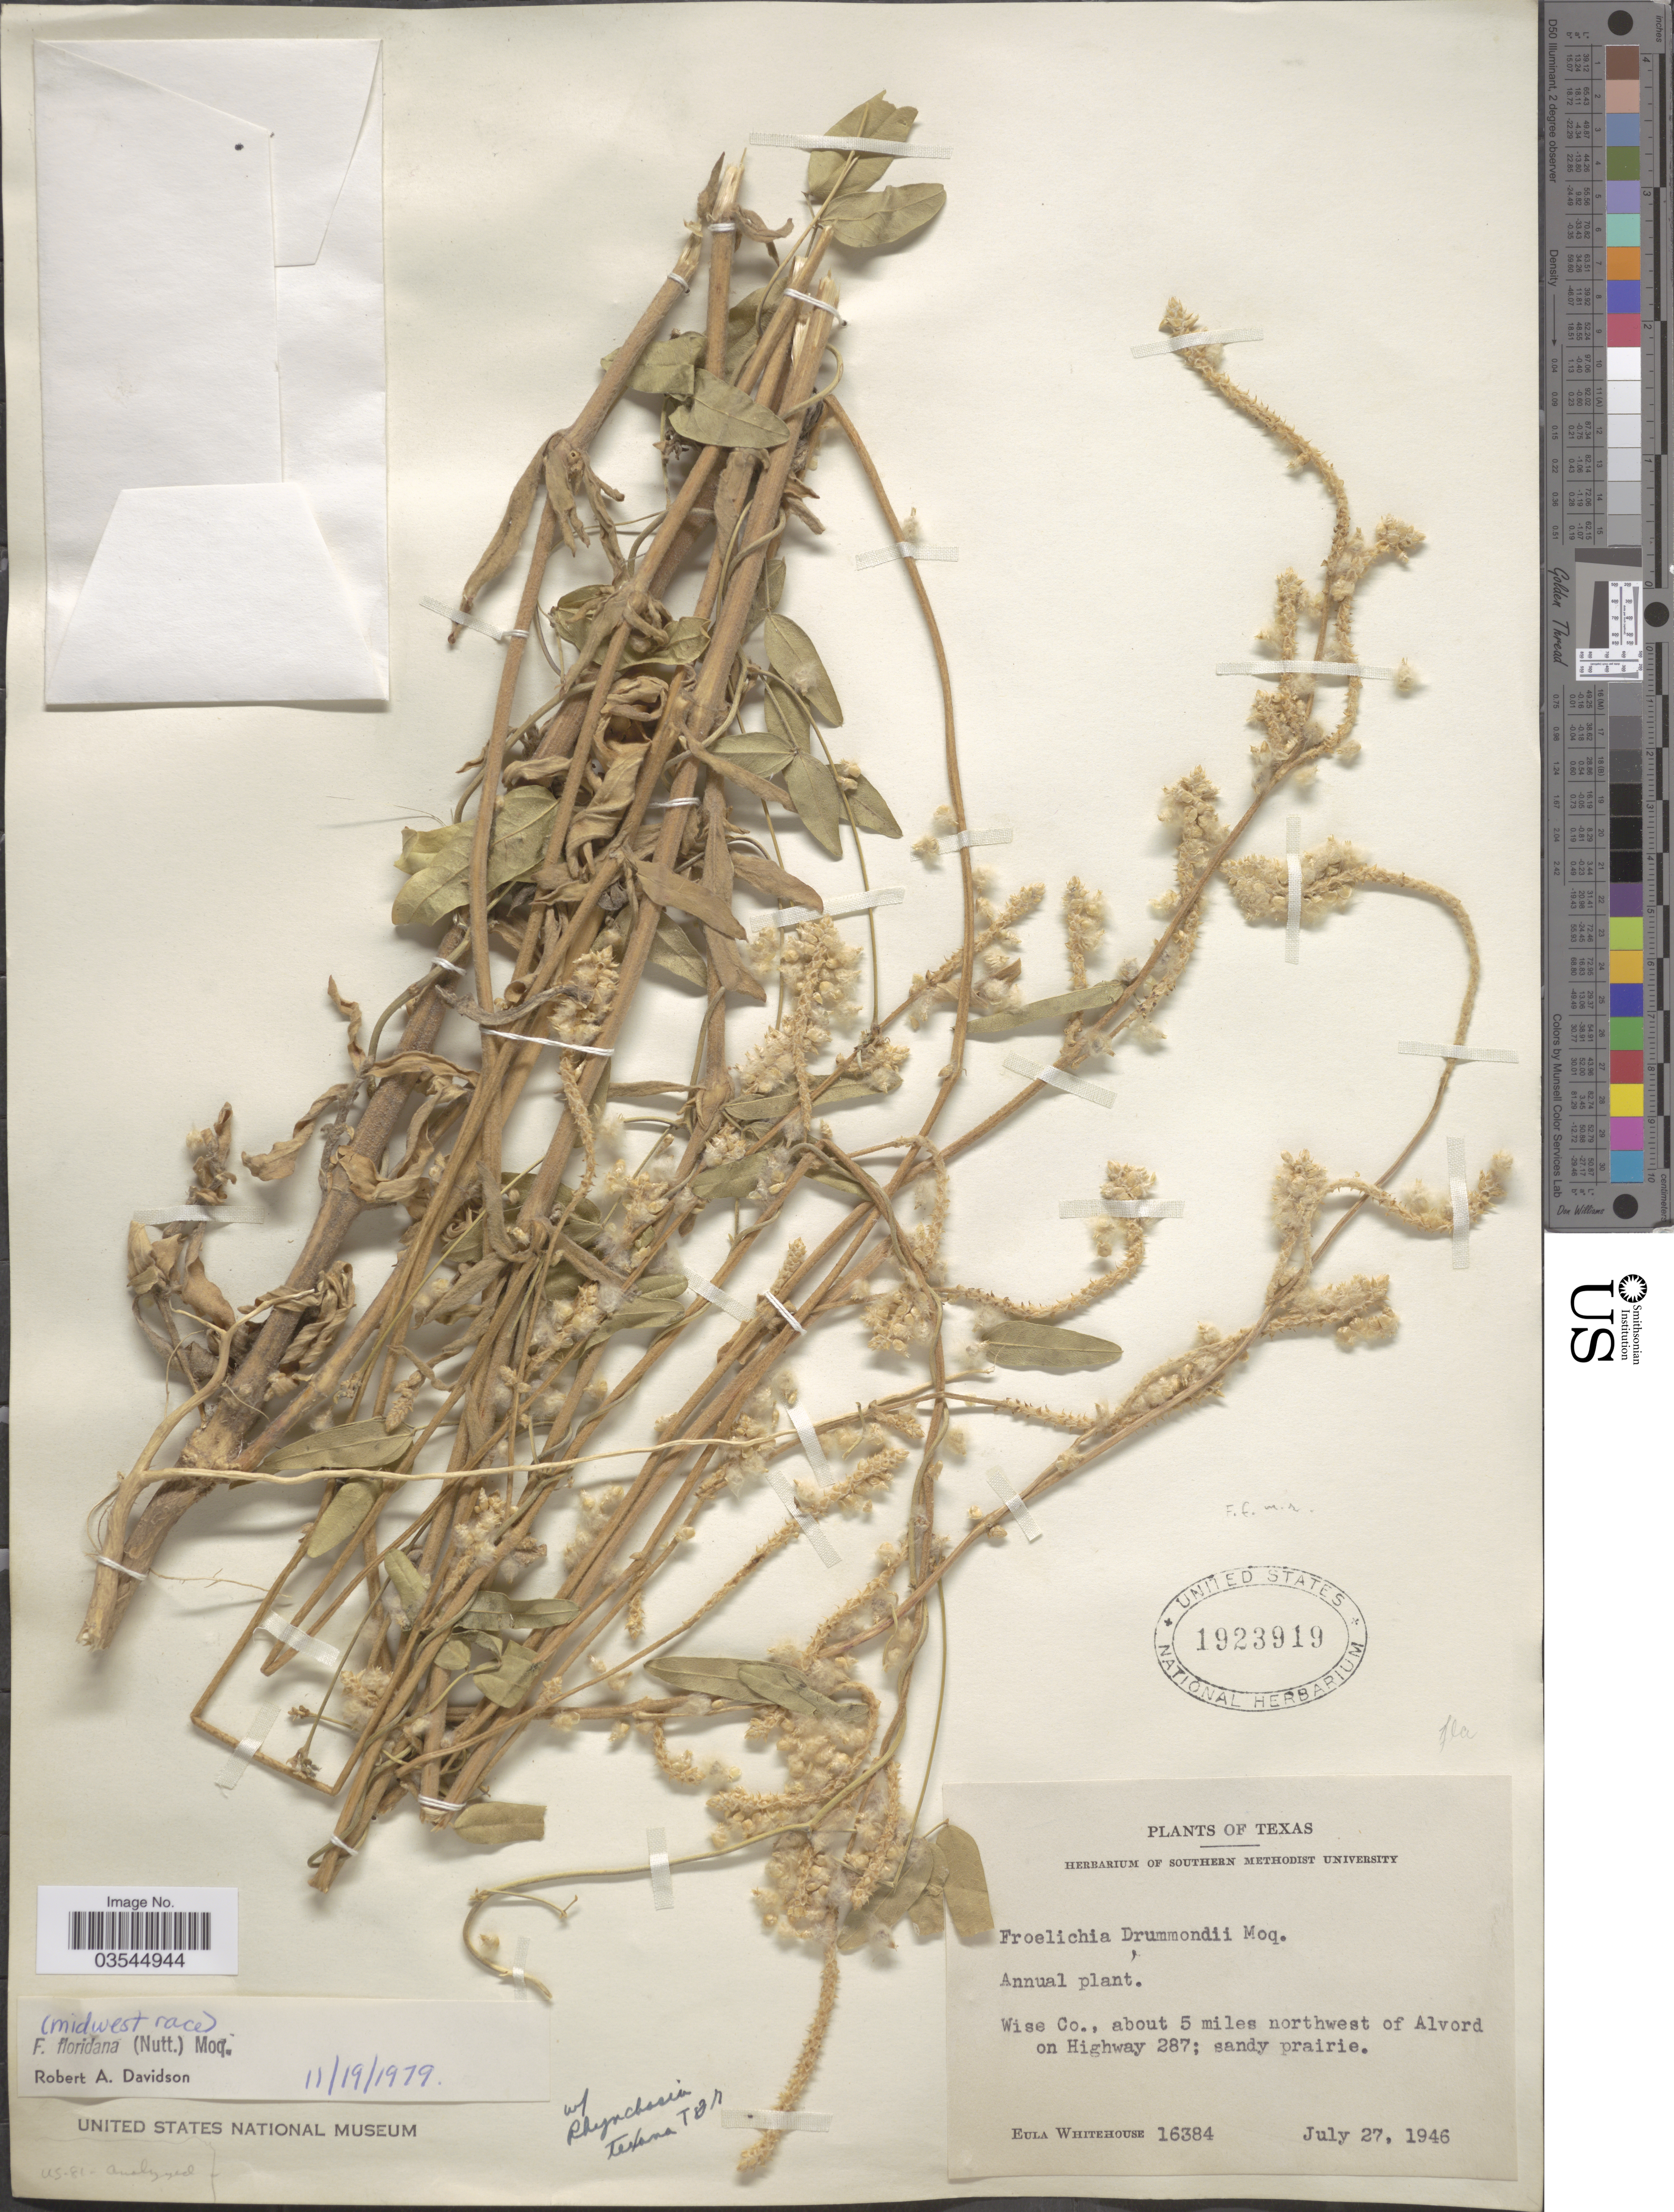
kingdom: Plantae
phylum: Tracheophyta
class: Magnoliopsida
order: Caryophyllales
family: Amaranthaceae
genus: Froelichia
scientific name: Froelichia floridana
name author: (Nutt.) Moq.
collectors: E. Whitehouse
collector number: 16384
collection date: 1946-07-27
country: United States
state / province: Texas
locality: Wise Co., about 5 miles northwest of Alvord on Highway 287.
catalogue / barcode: US 1923919